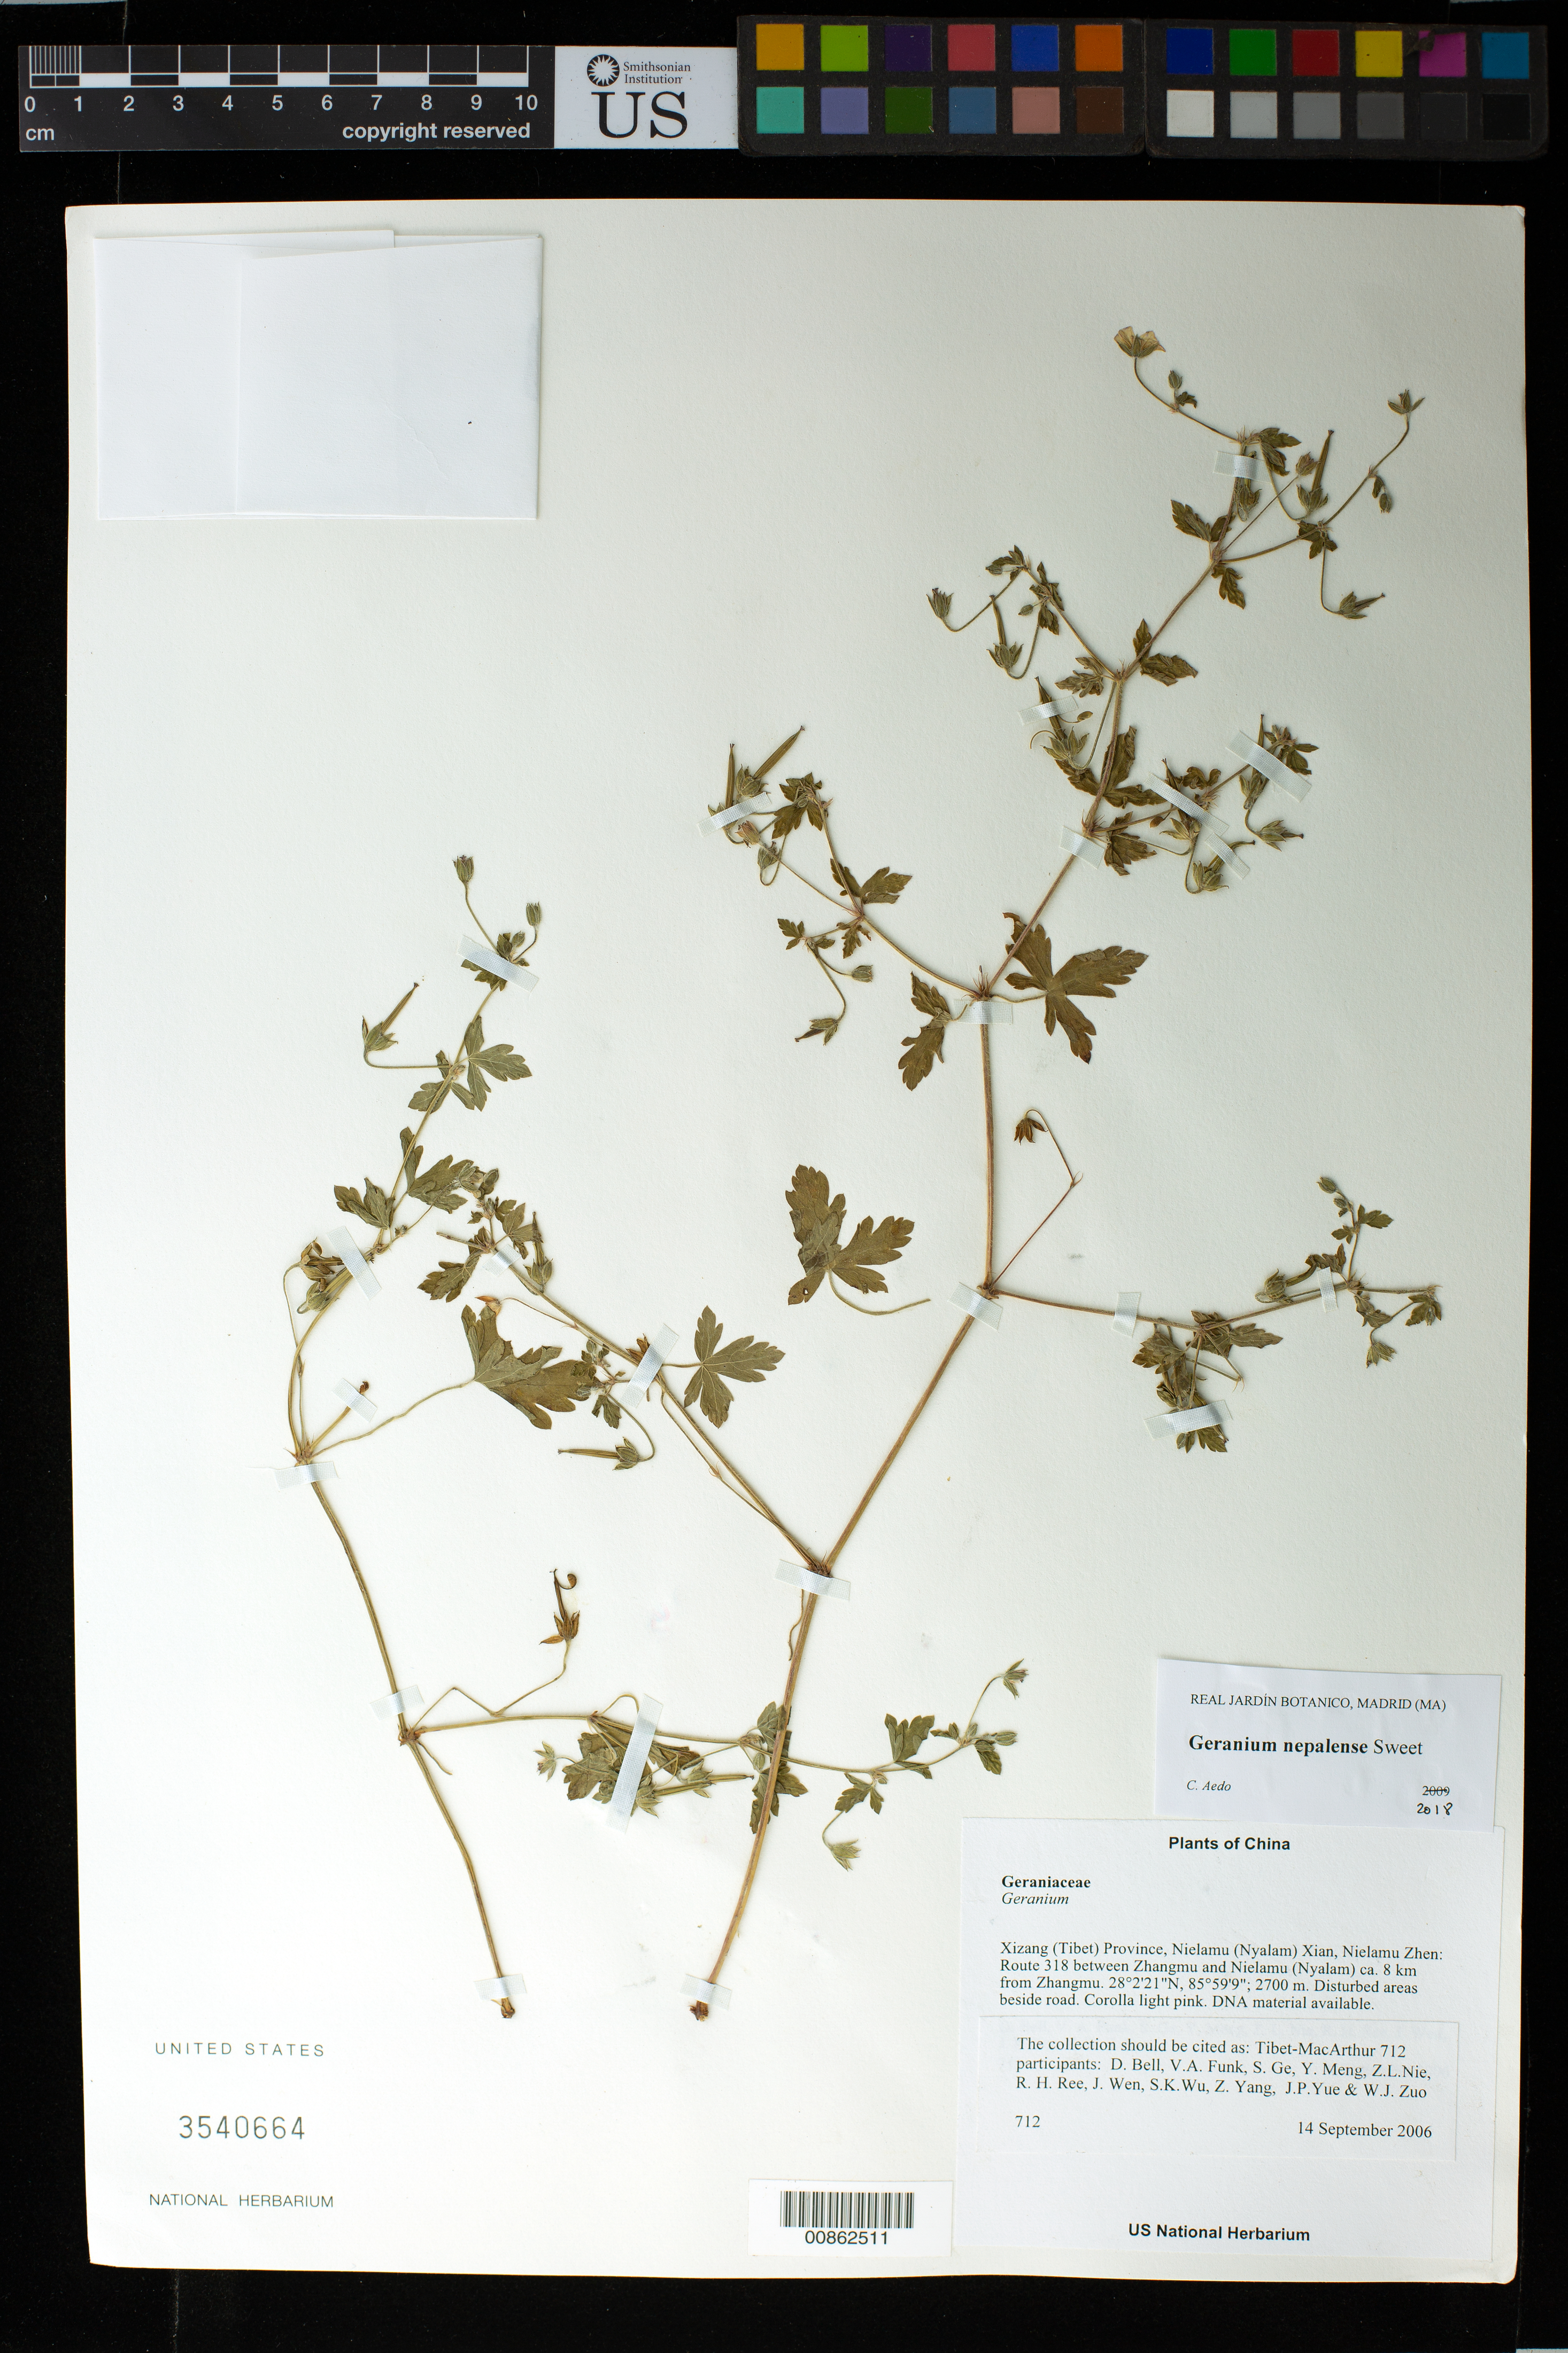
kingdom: Plantae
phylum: Tracheophyta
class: Magnoliopsida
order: Geraniales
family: Geraniaceae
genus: Geranium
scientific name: Geranium nepalense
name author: Sweet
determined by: Aedo, C.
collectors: Tibet-MacArthur, D. A. Bell, V. Funk, S. Ge, Y. Meng, Z. Nie, R. Ree, J. Wen, J. Yue & W. Zuo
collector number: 712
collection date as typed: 14 Sep 2006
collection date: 2006-09-14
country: China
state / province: Xizang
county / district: Nielamu (Nyalam) Xian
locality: Nielamu Zhen. Route 318 between Zhangmu and Nielamu (Nyalam) ca. 8 km from Zhangmu.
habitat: Rocky slope with scattered shrubs. Disturbed areas beside road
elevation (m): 2700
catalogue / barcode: US 3540664